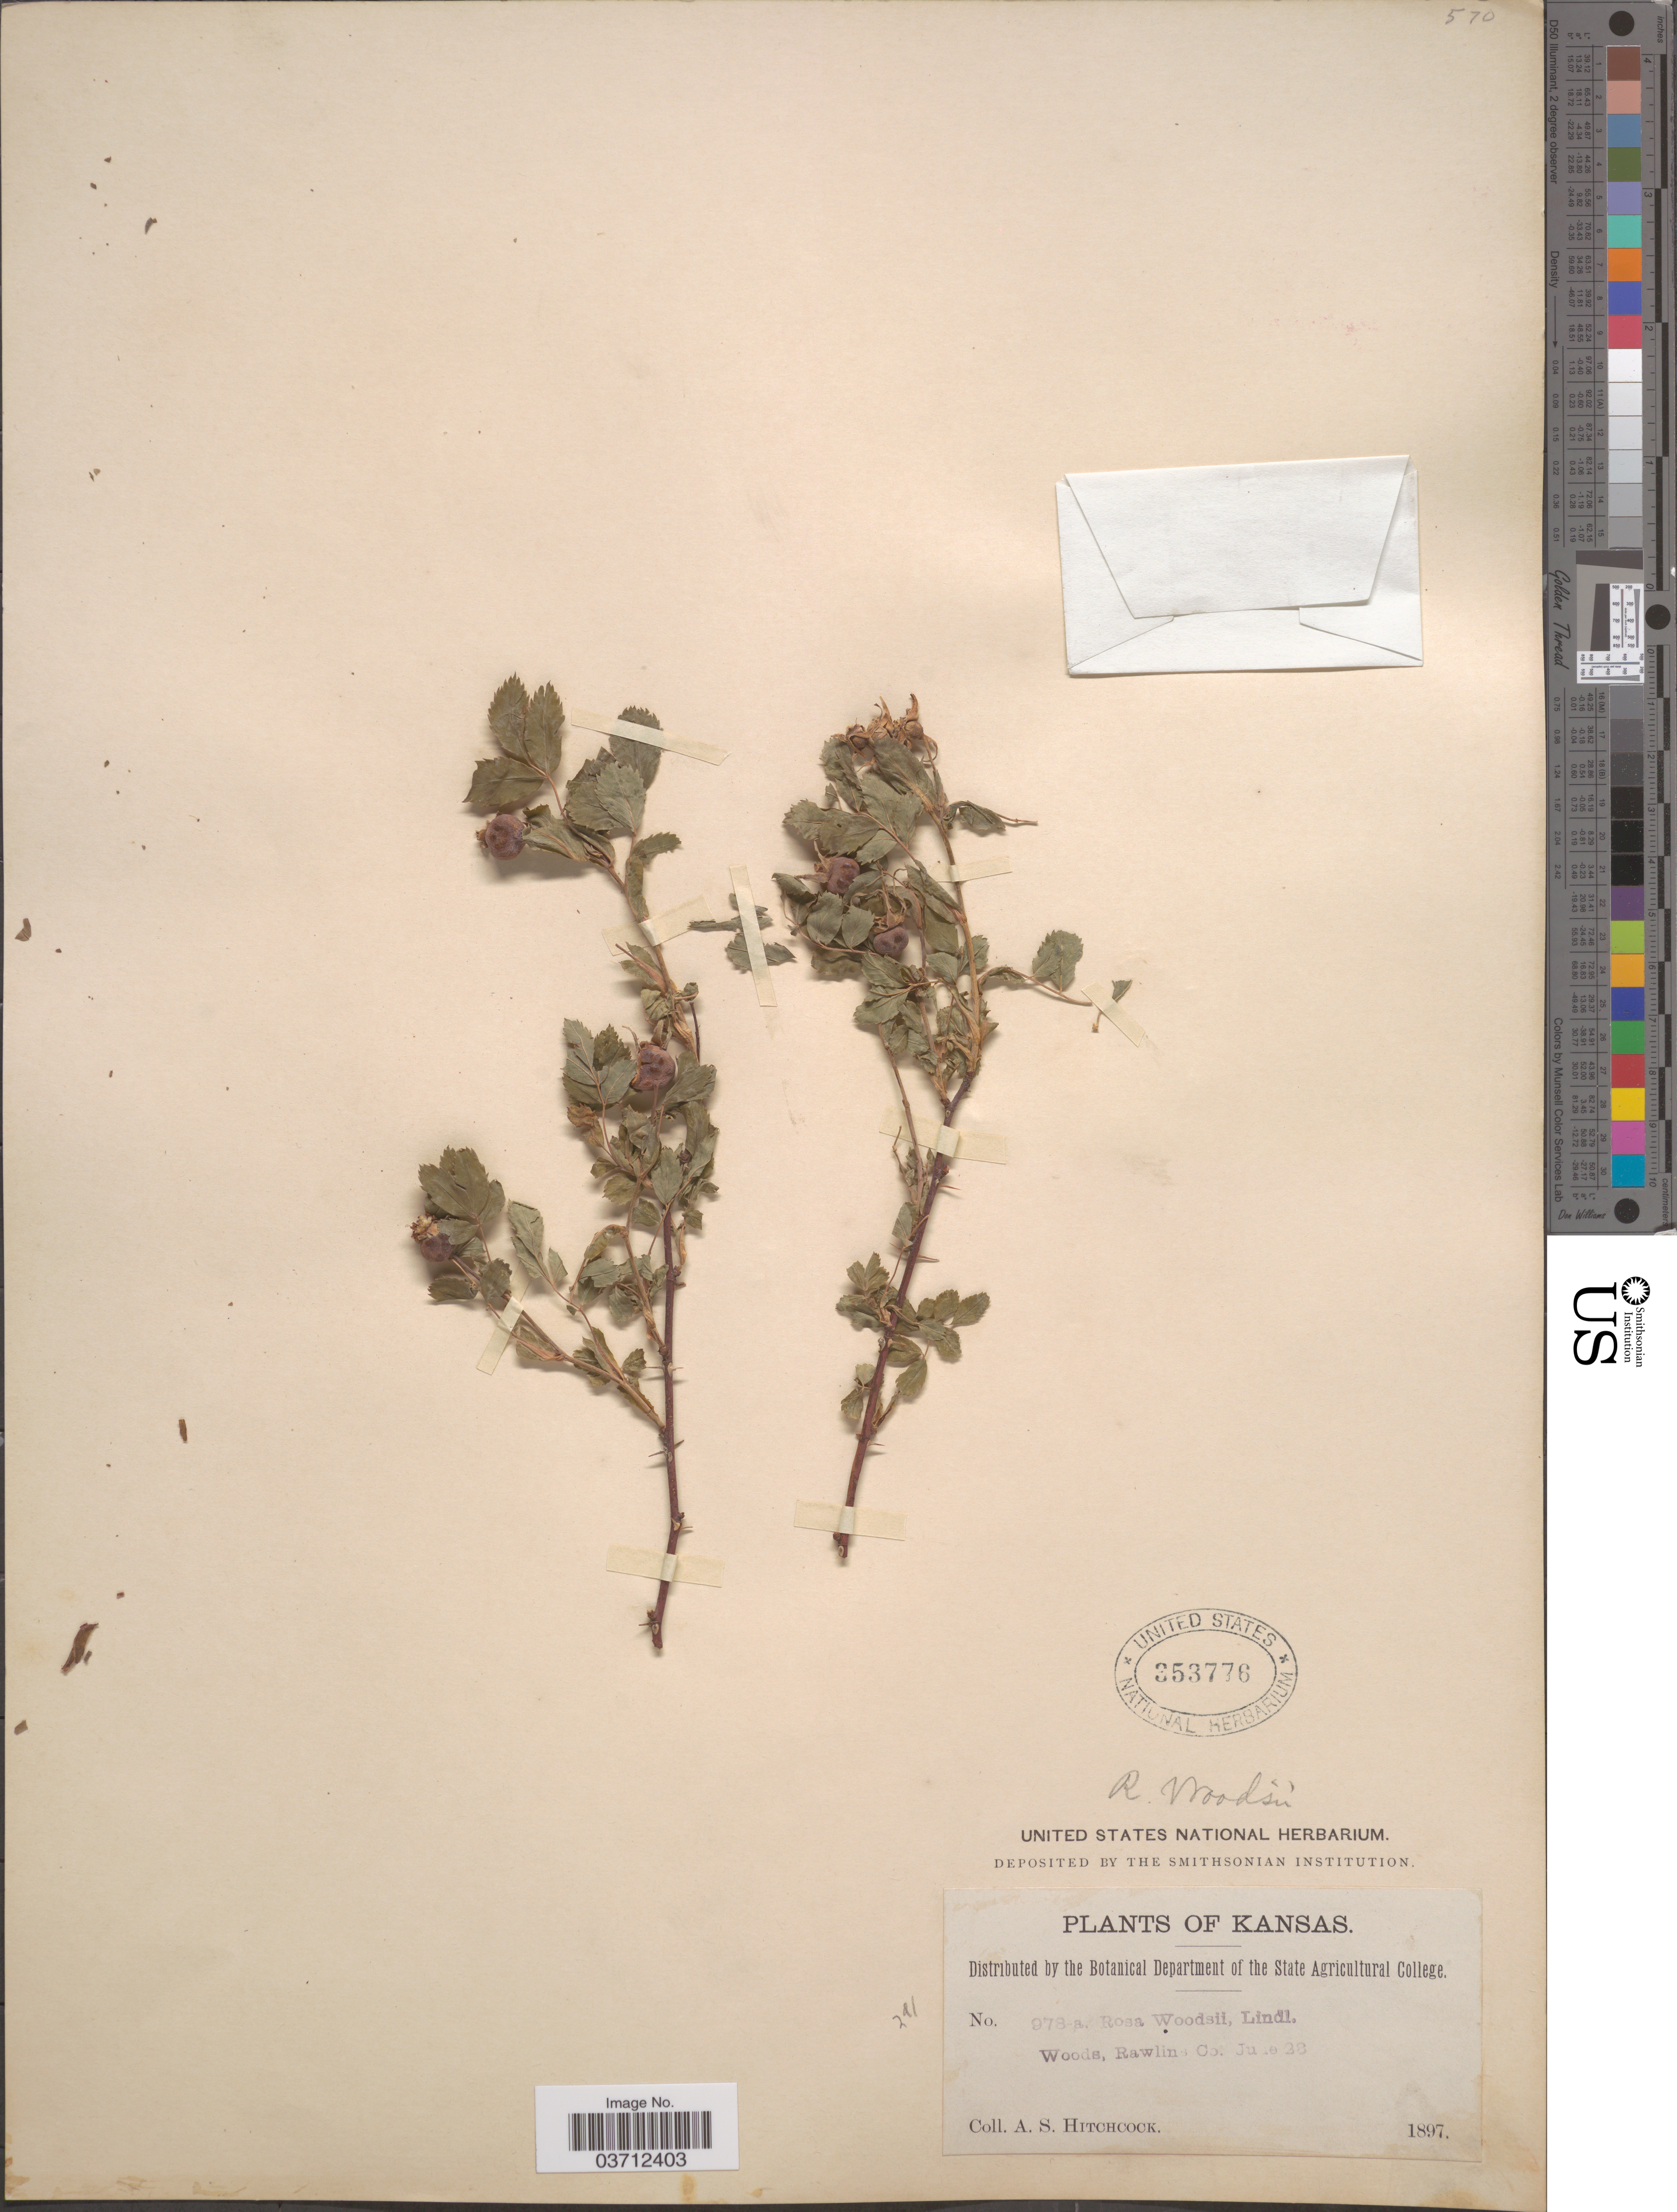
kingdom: Plantae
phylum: Tracheophyta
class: Magnoliopsida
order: Rosales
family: Rosaceae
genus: Rosa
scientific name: Rosa woodsii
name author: Lindl.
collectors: A. S. Hitchcock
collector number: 978a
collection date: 1897-06-28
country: United States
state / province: Kansas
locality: Woods, Rawlins Co.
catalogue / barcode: US 353776